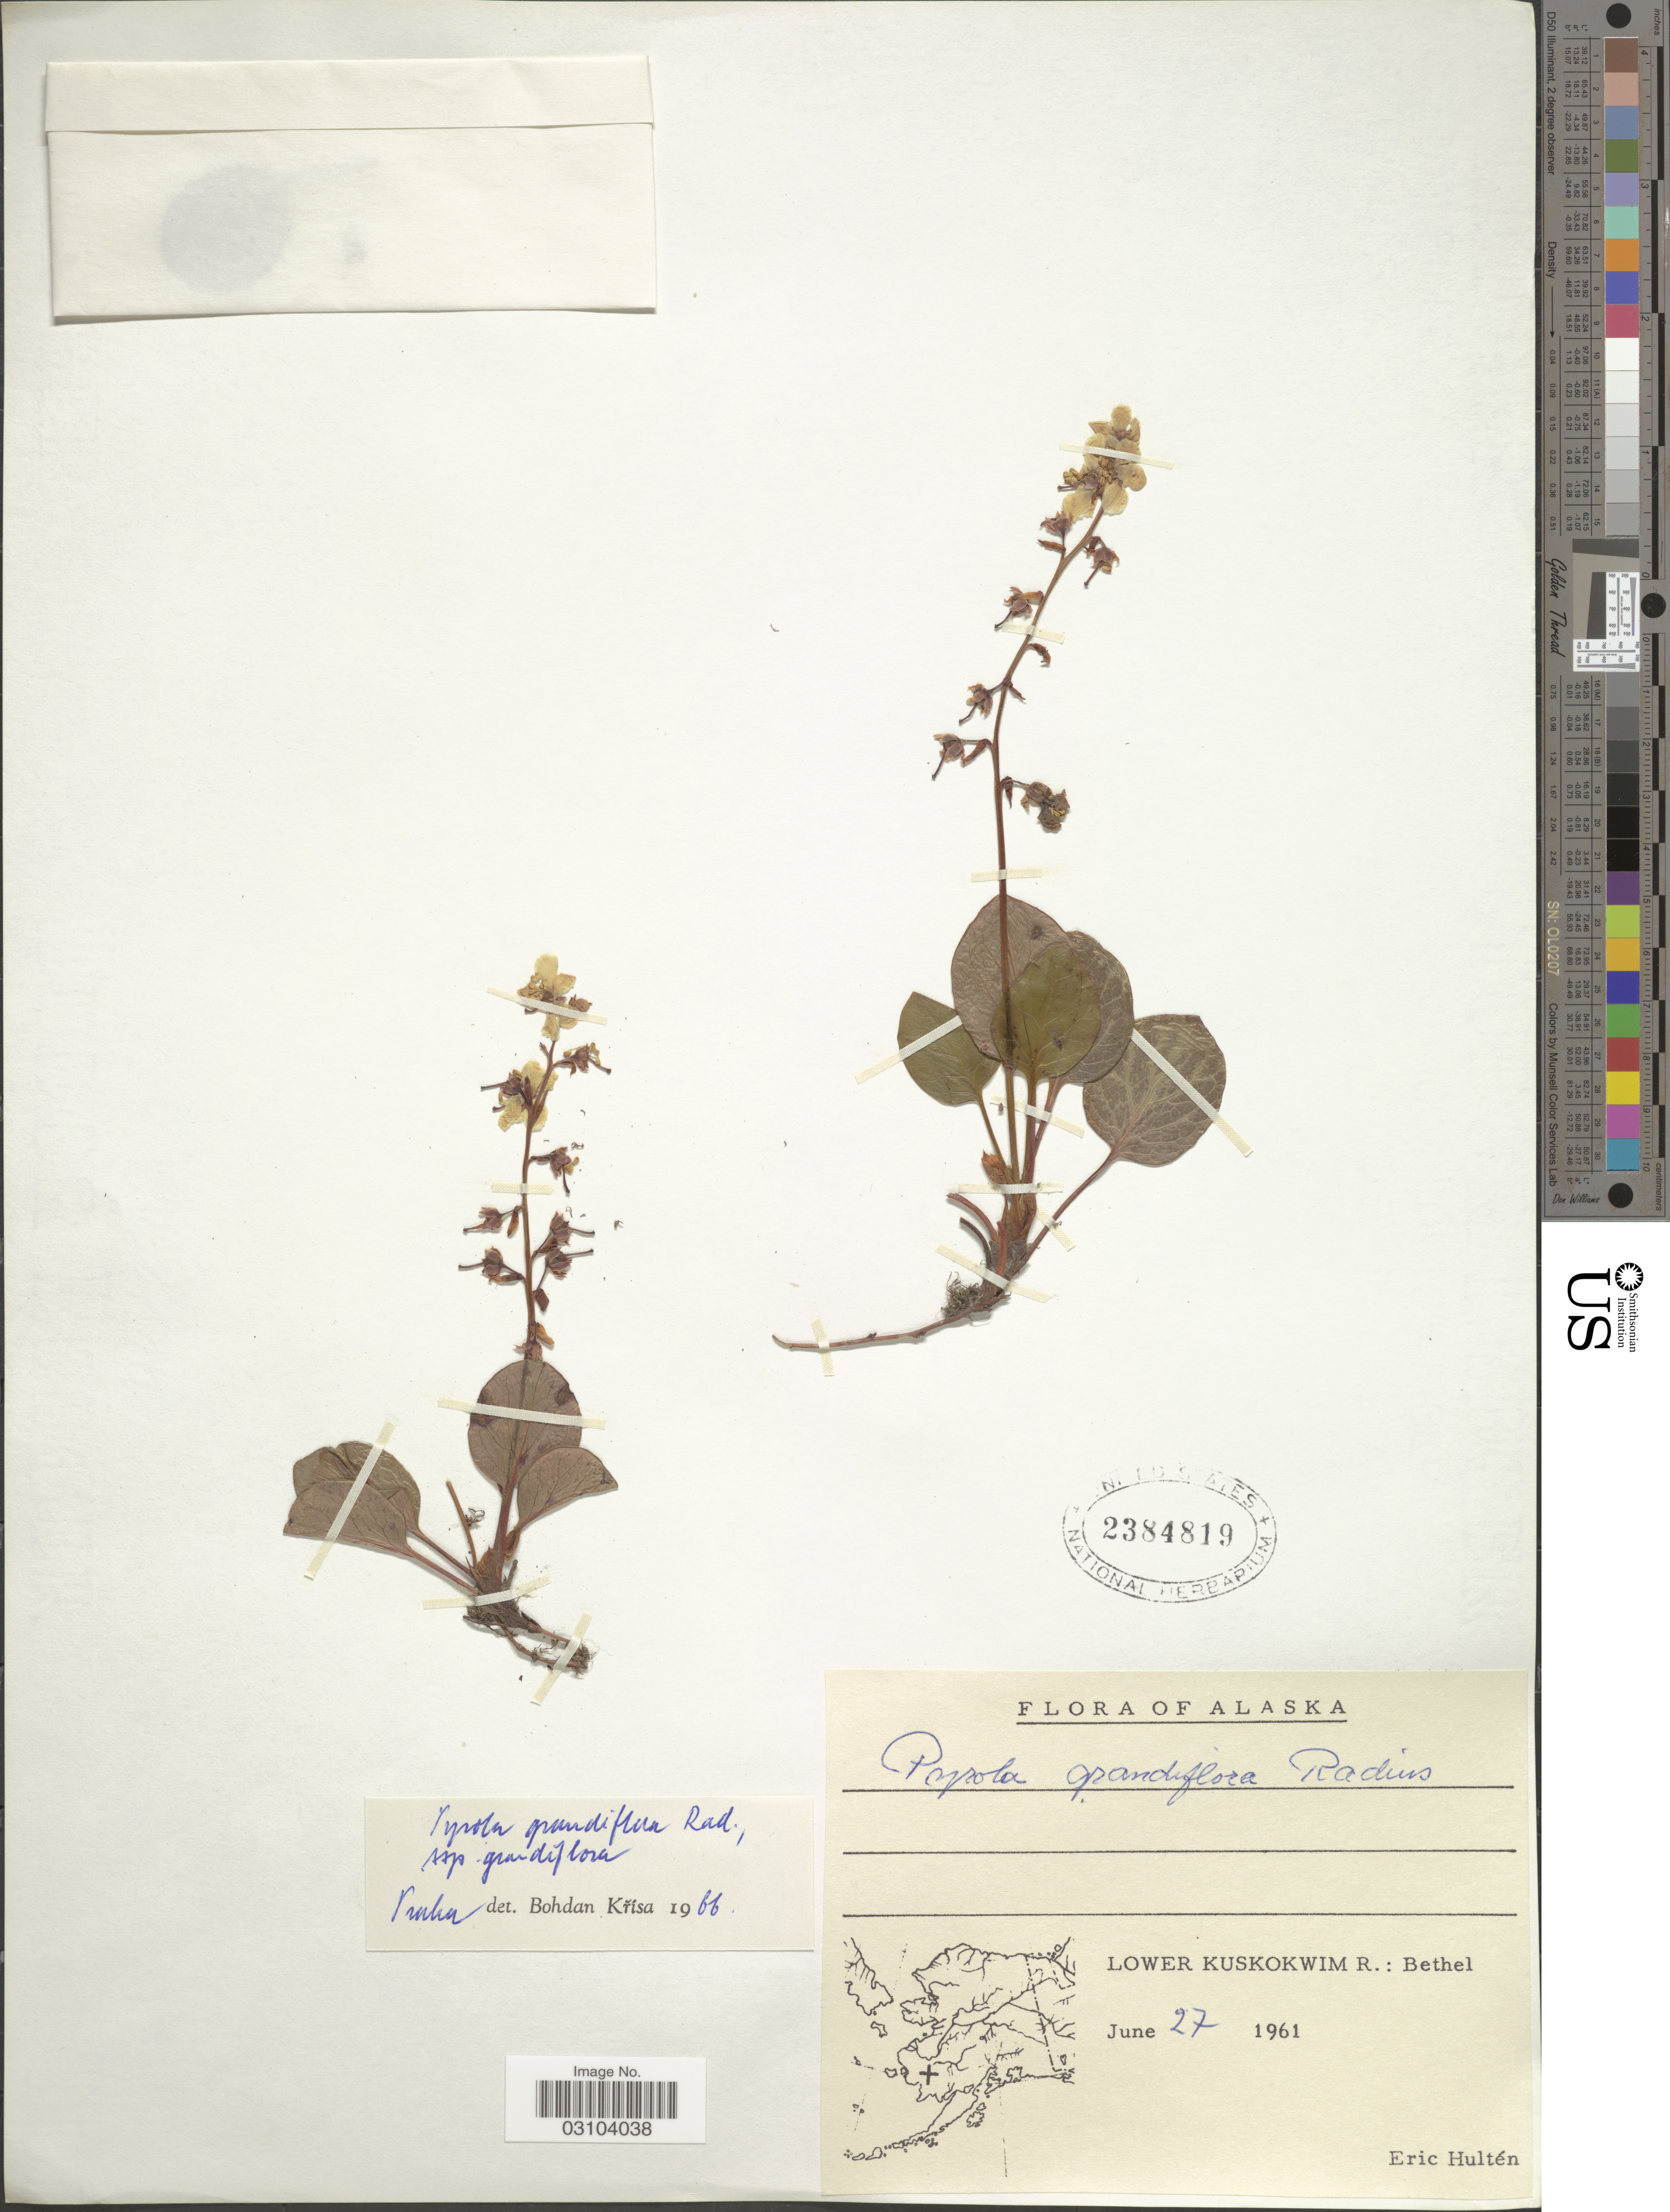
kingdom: Plantae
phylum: Tracheophyta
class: Magnoliopsida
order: Ericales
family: Ericaceae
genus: Pyrola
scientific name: Pyrola grandiflora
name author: Radius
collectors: E. G. Hultén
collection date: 1961-06-27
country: United States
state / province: Alaska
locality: Lower Kuskokwim R.: Bethel.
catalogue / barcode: US 2384819